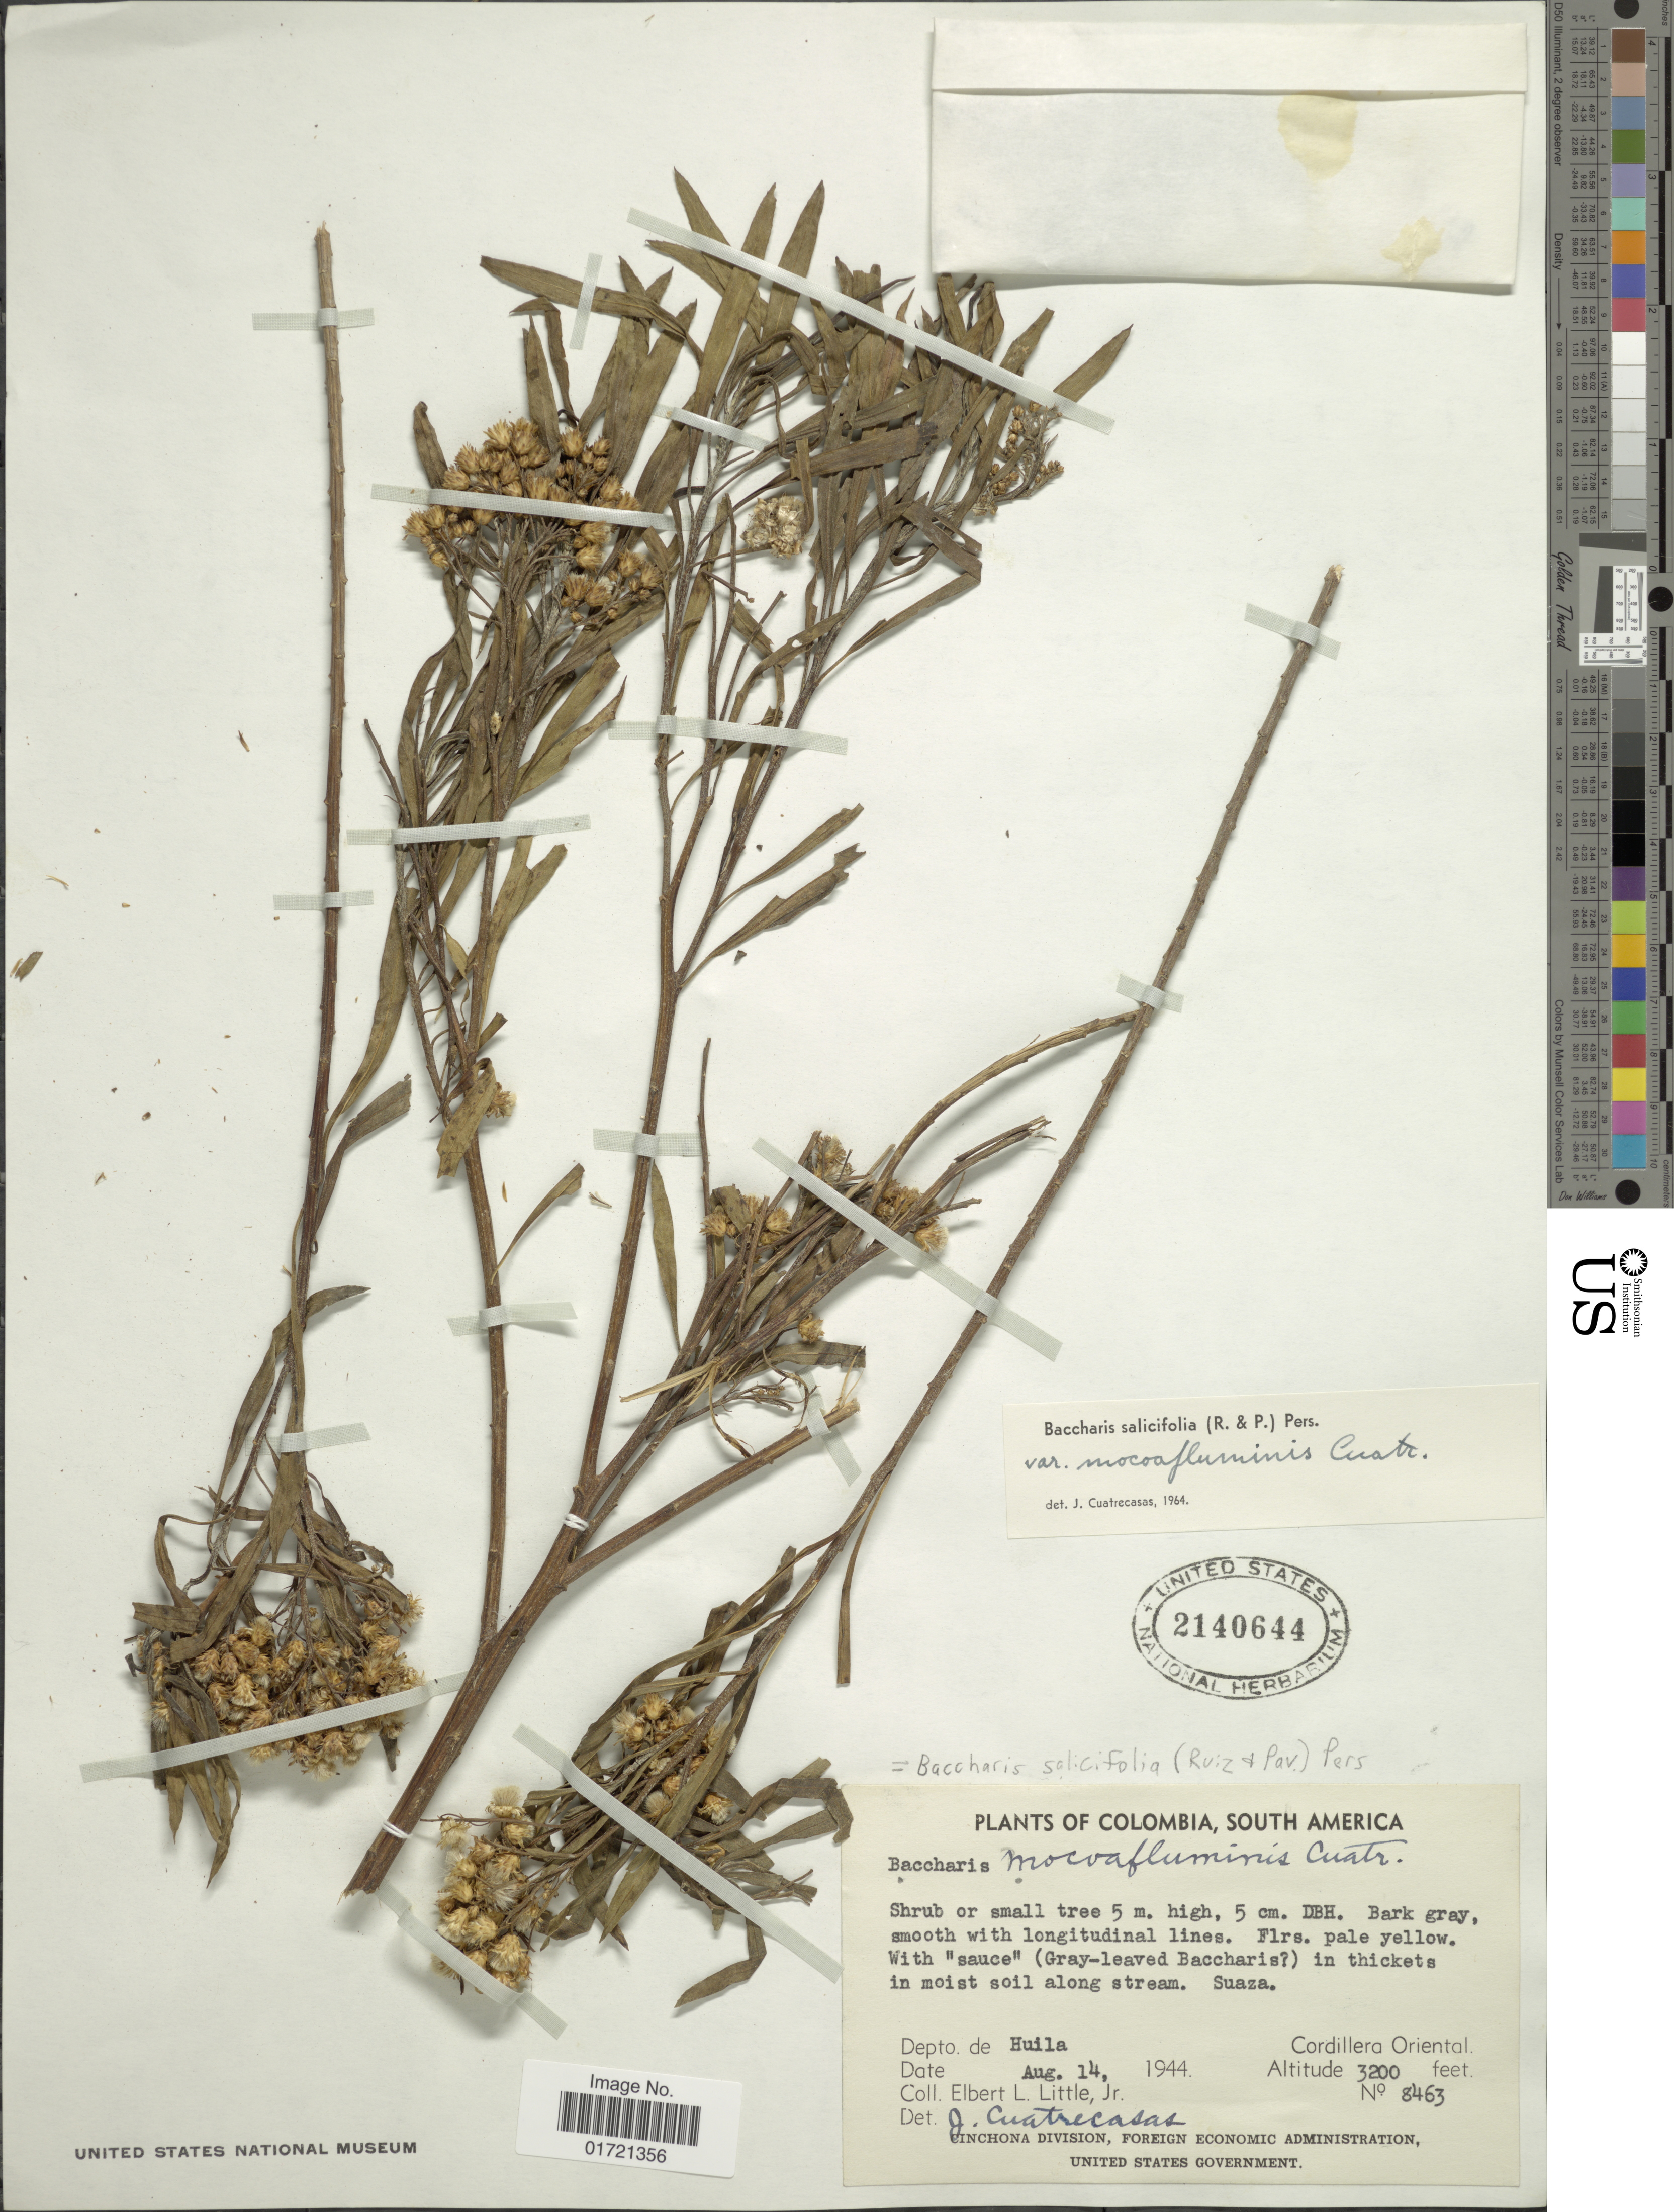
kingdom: Plantae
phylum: Tracheophyta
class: Magnoliopsida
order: Asterales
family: Asteraceae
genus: Baccharis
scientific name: Baccharis salicifolia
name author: (Ruiz & Pav.) Pers.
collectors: E. L. Little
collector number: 8463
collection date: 1944-08-14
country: Colombia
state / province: Huila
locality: Depto. de Huila. Cordillera Oriental.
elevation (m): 975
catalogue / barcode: US 2140644